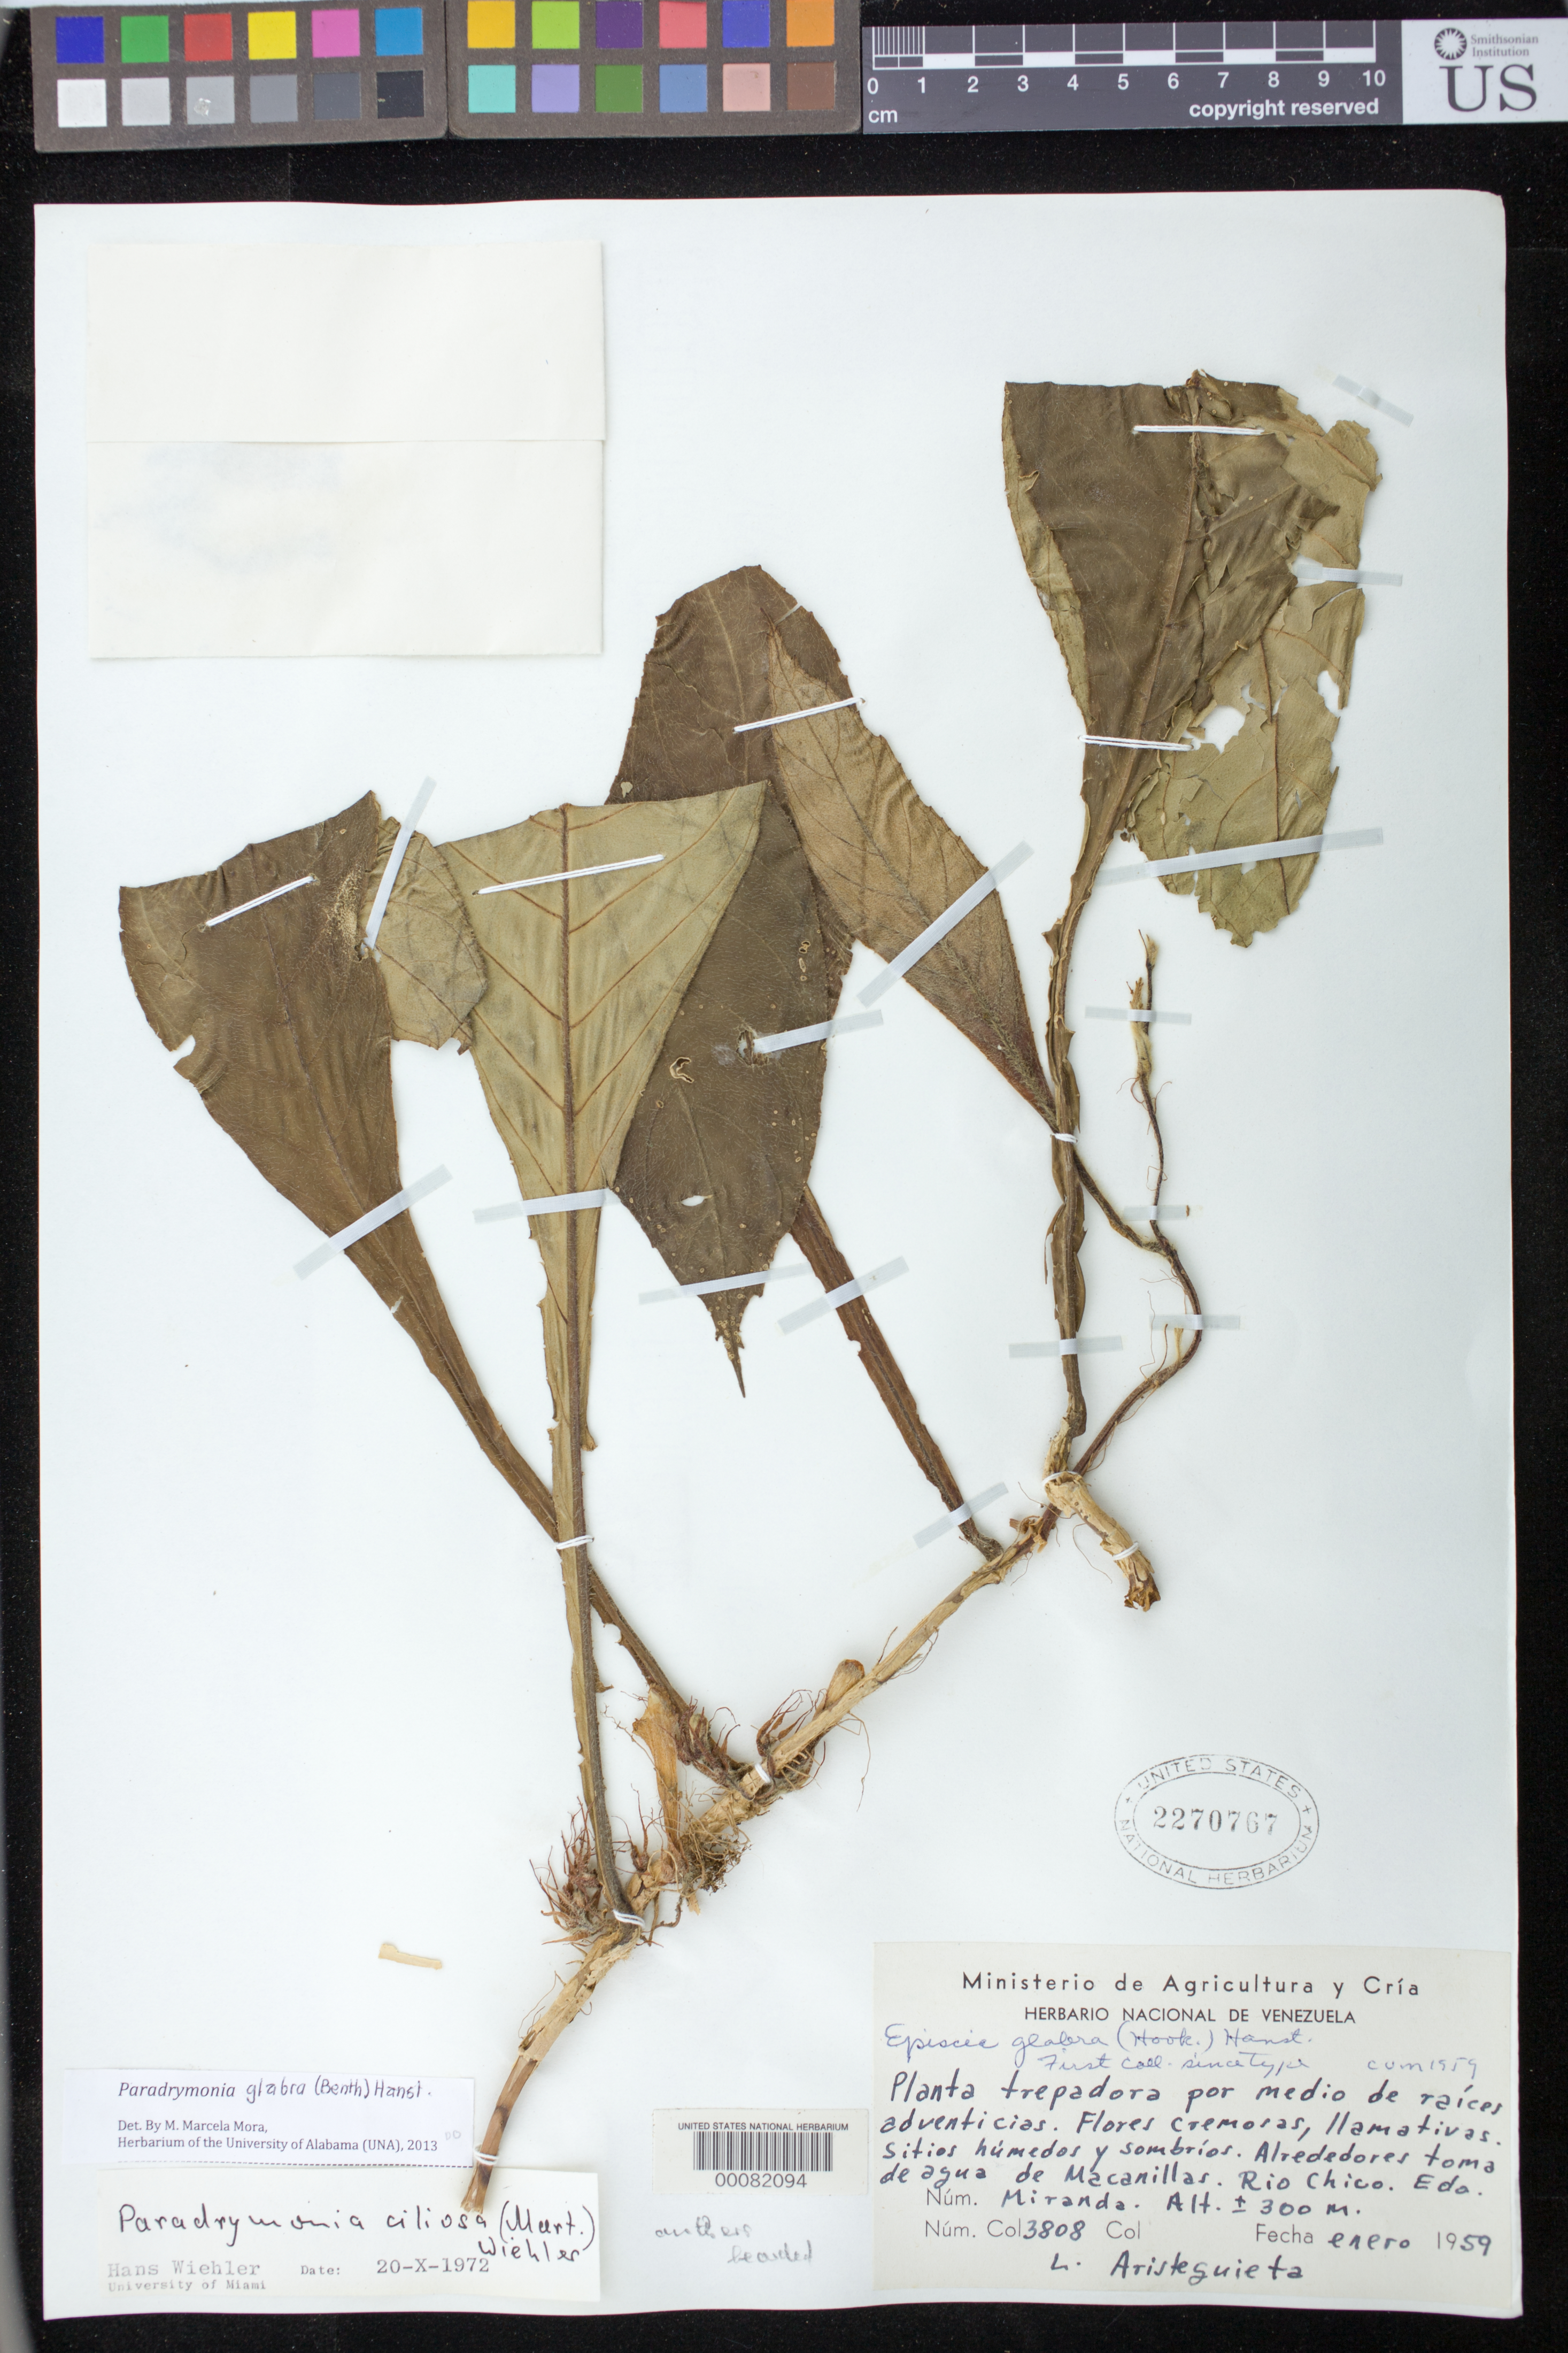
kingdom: Plantae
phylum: Tracheophyta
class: Magnoliopsida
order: Lamiales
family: Gesneriaceae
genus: Paradrymonia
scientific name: Paradrymonia glabra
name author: (Benth.) Hanst.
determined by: Mora, M. Marcela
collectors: L. Aristeguieta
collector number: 3808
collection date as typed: Jan 1959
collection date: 1959-01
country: Venezuela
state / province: Miranda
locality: Environs of La Toma de Agua Macanillas, Rio Chico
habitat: Humid, shady places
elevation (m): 300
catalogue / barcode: US 2270767